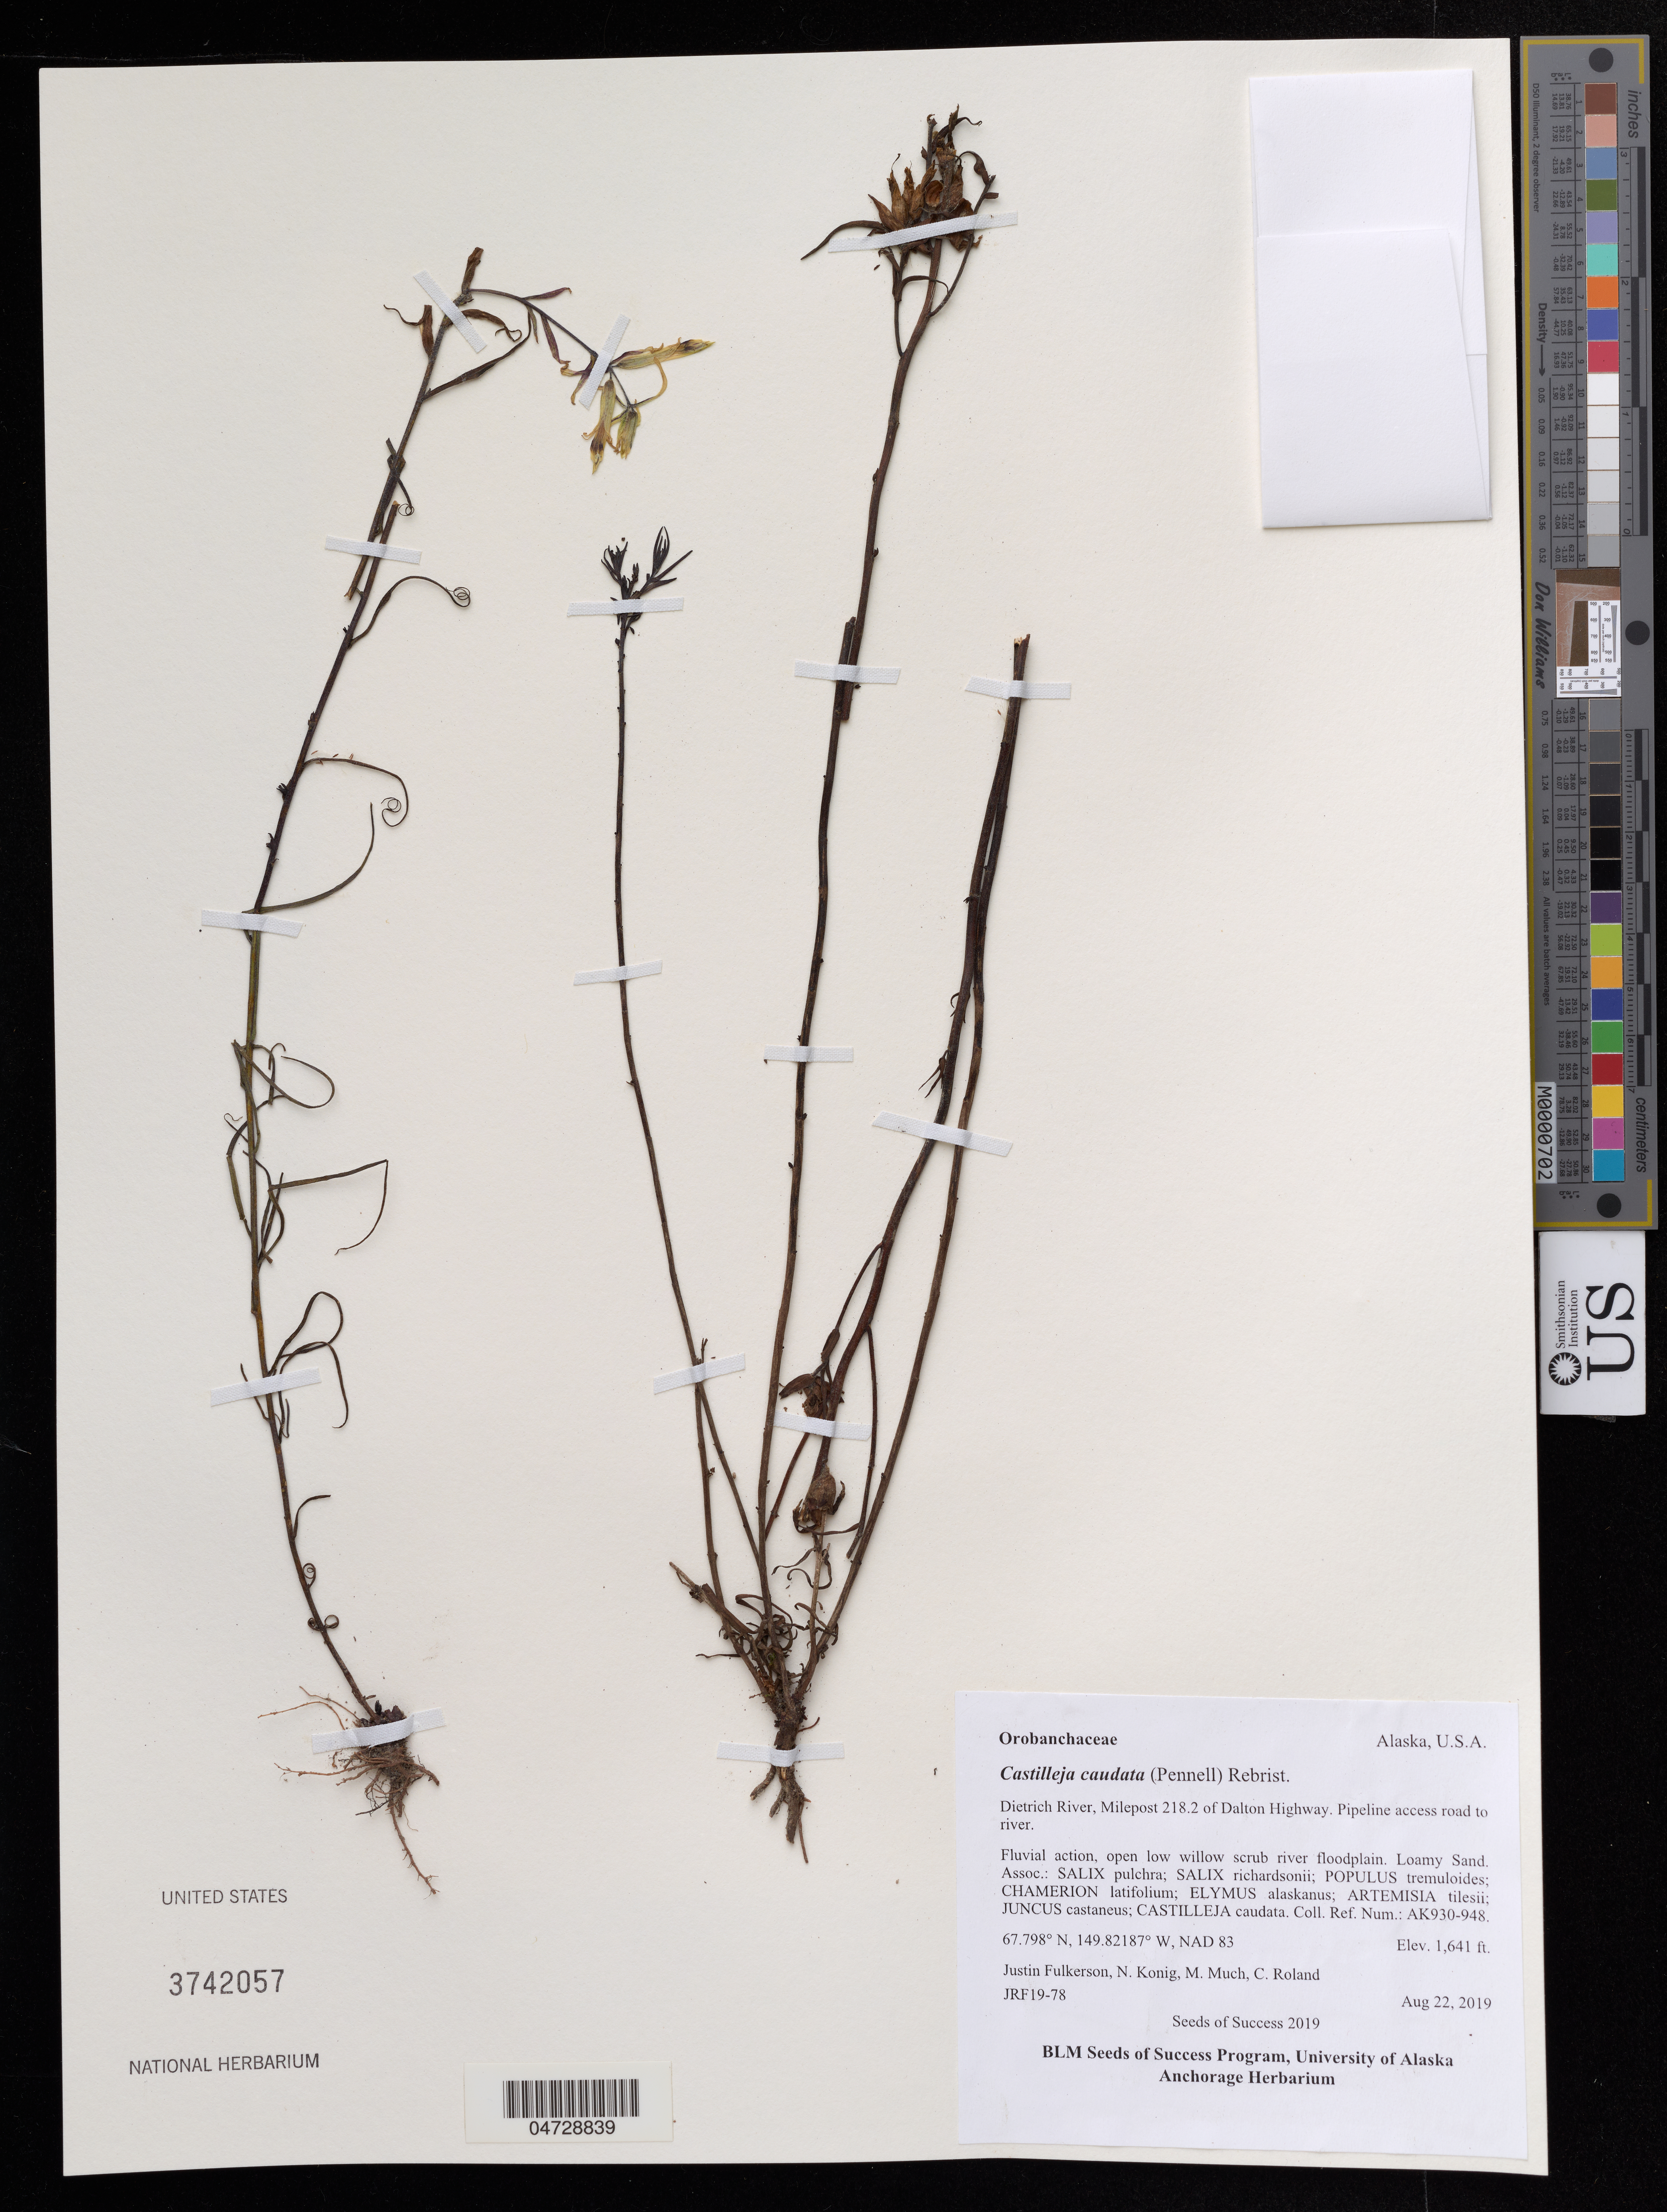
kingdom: Plantae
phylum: Tracheophyta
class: Magnoliopsida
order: Lamiales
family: Orobanchaceae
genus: Castilleja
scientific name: Castilleja caudata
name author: (Pennell) Rebrist.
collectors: J. Fulkerson, N. Konig & C. Roland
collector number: JFR19-78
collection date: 2019-08-22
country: United States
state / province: Alaska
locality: Dietrich River, Milepost 218.2 of Dalton Highway. Pipeline access road to river.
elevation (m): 500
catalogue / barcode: US 3742057